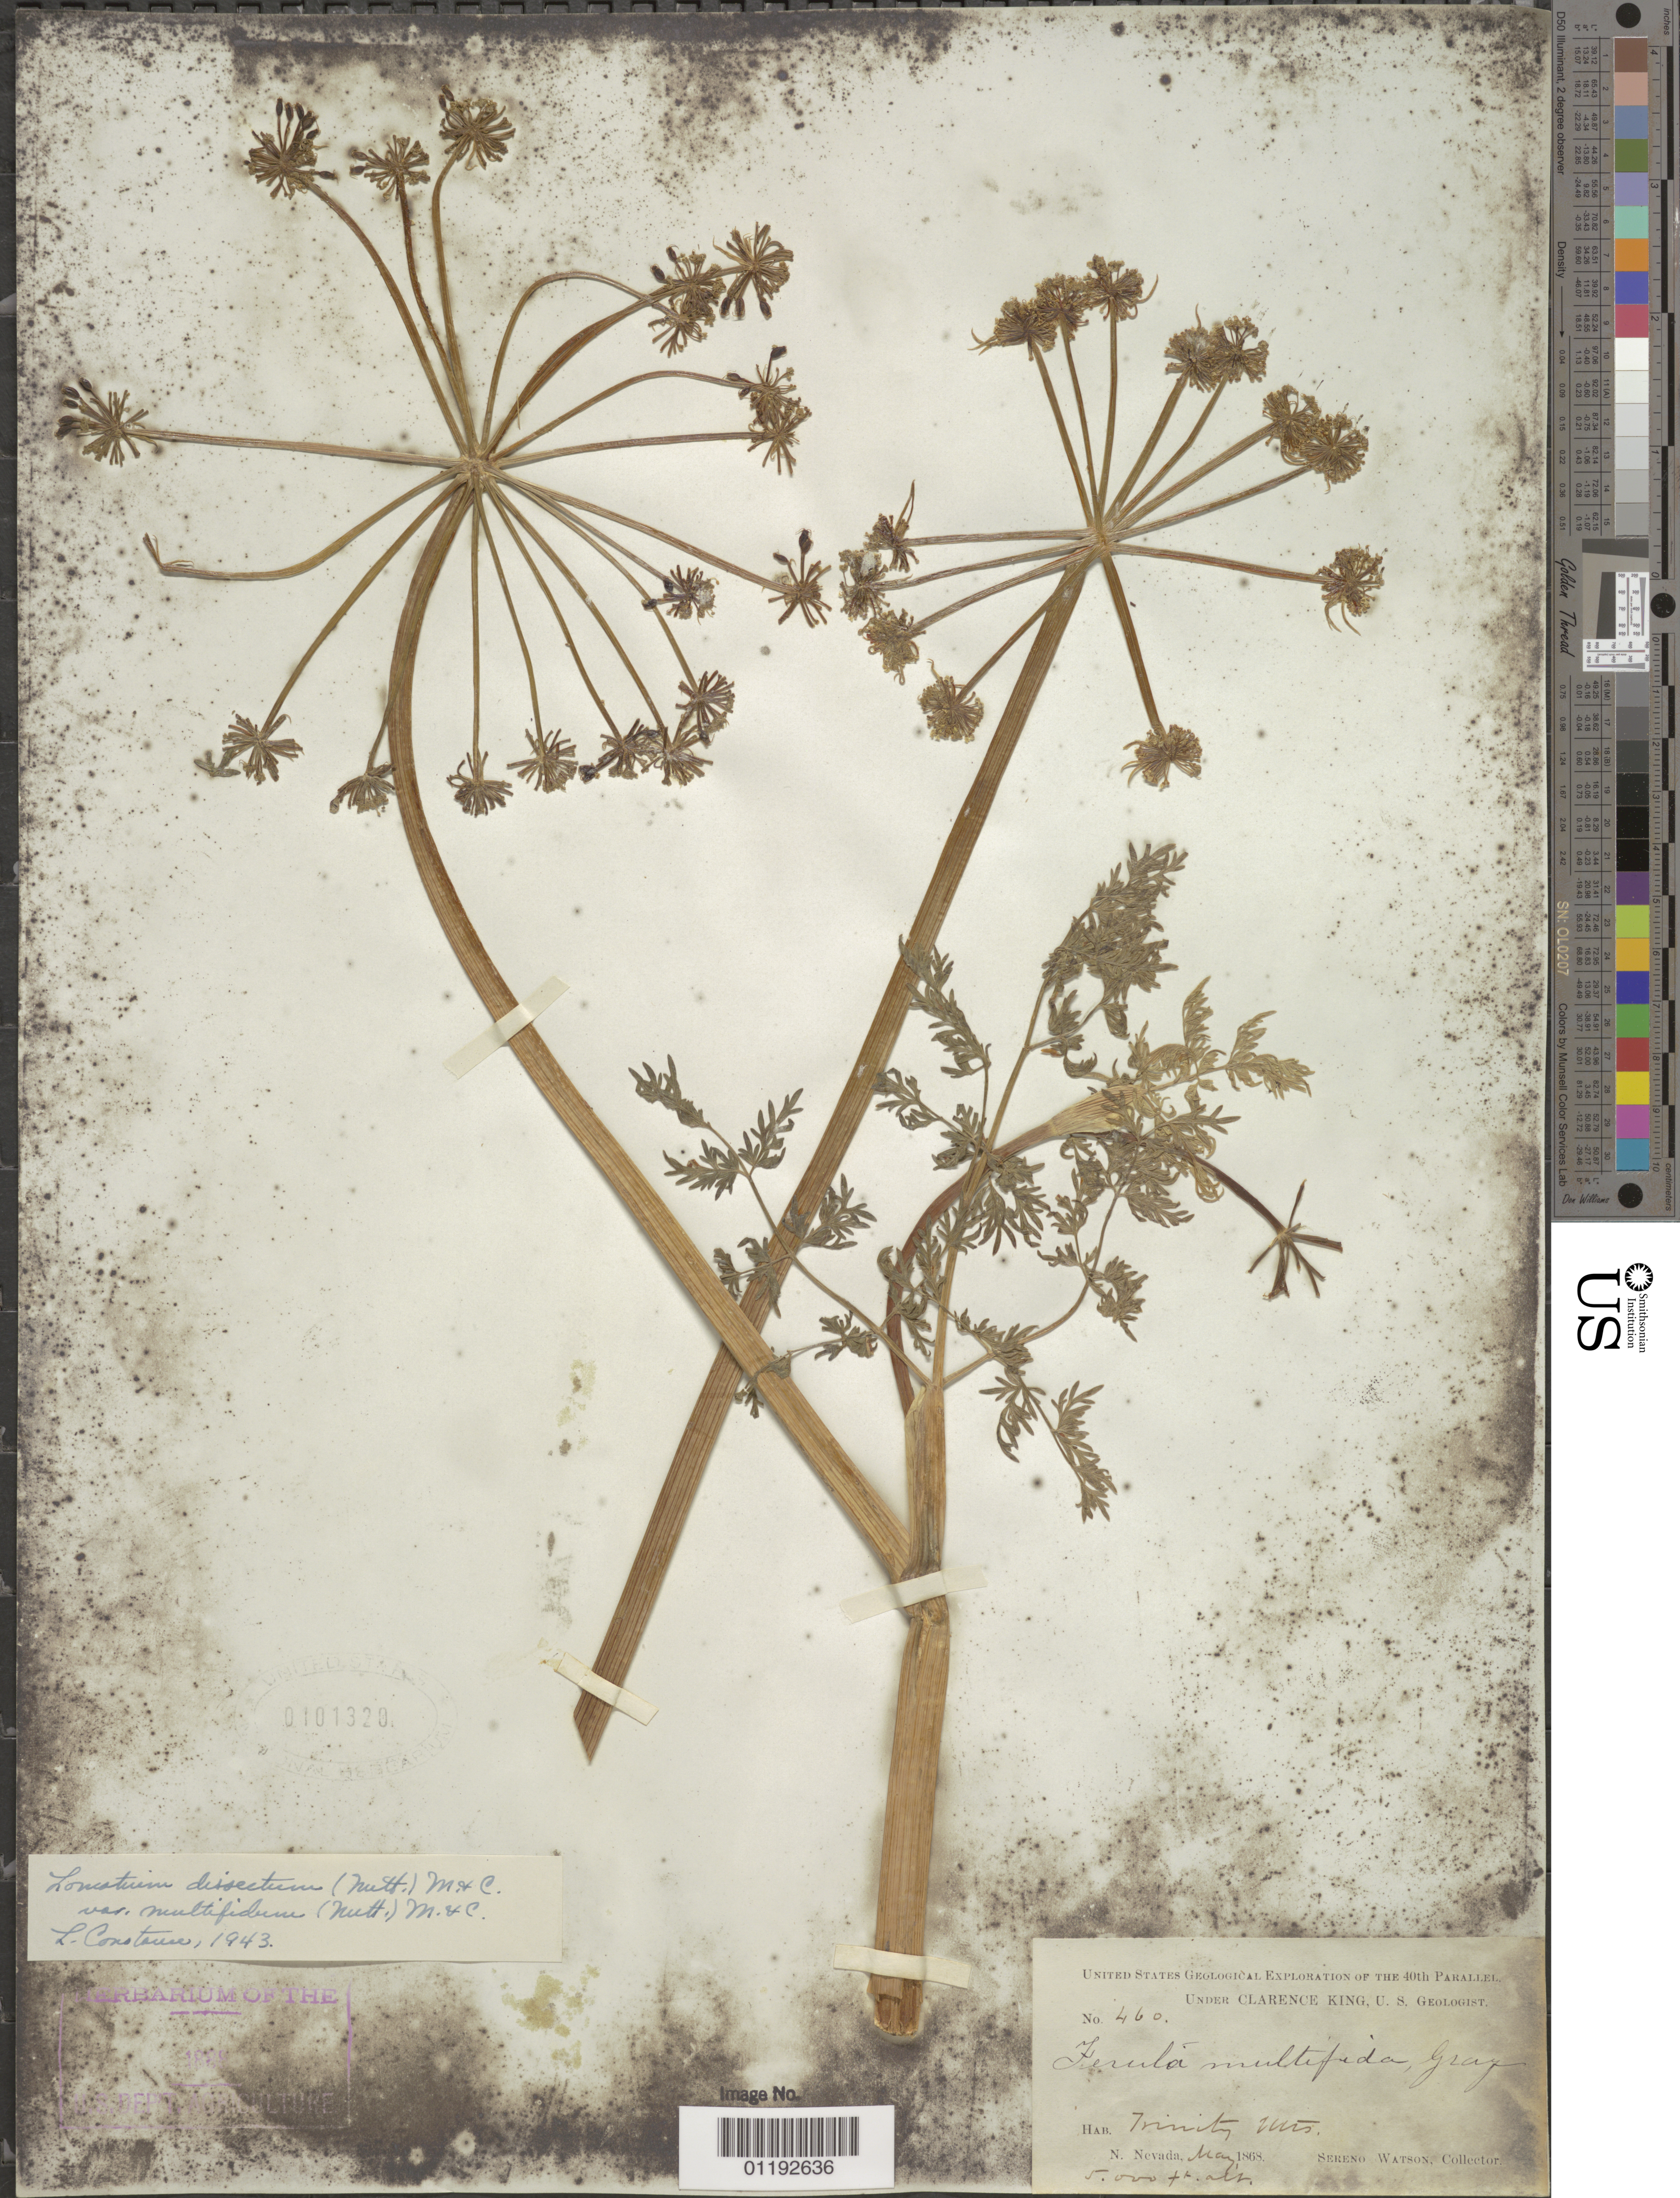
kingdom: Plantae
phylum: Tracheophyta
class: Magnoliopsida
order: Apiales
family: Apiaceae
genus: Lomatium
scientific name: Lomatium dissectum var. multifidum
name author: (Nutt.) Mathias & Constance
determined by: Constance, L., (UC), University of California Berkeley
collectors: S. Watson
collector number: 460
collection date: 1868-05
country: United States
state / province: Nevada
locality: Trinity Mts.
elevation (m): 1524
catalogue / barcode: US 101320